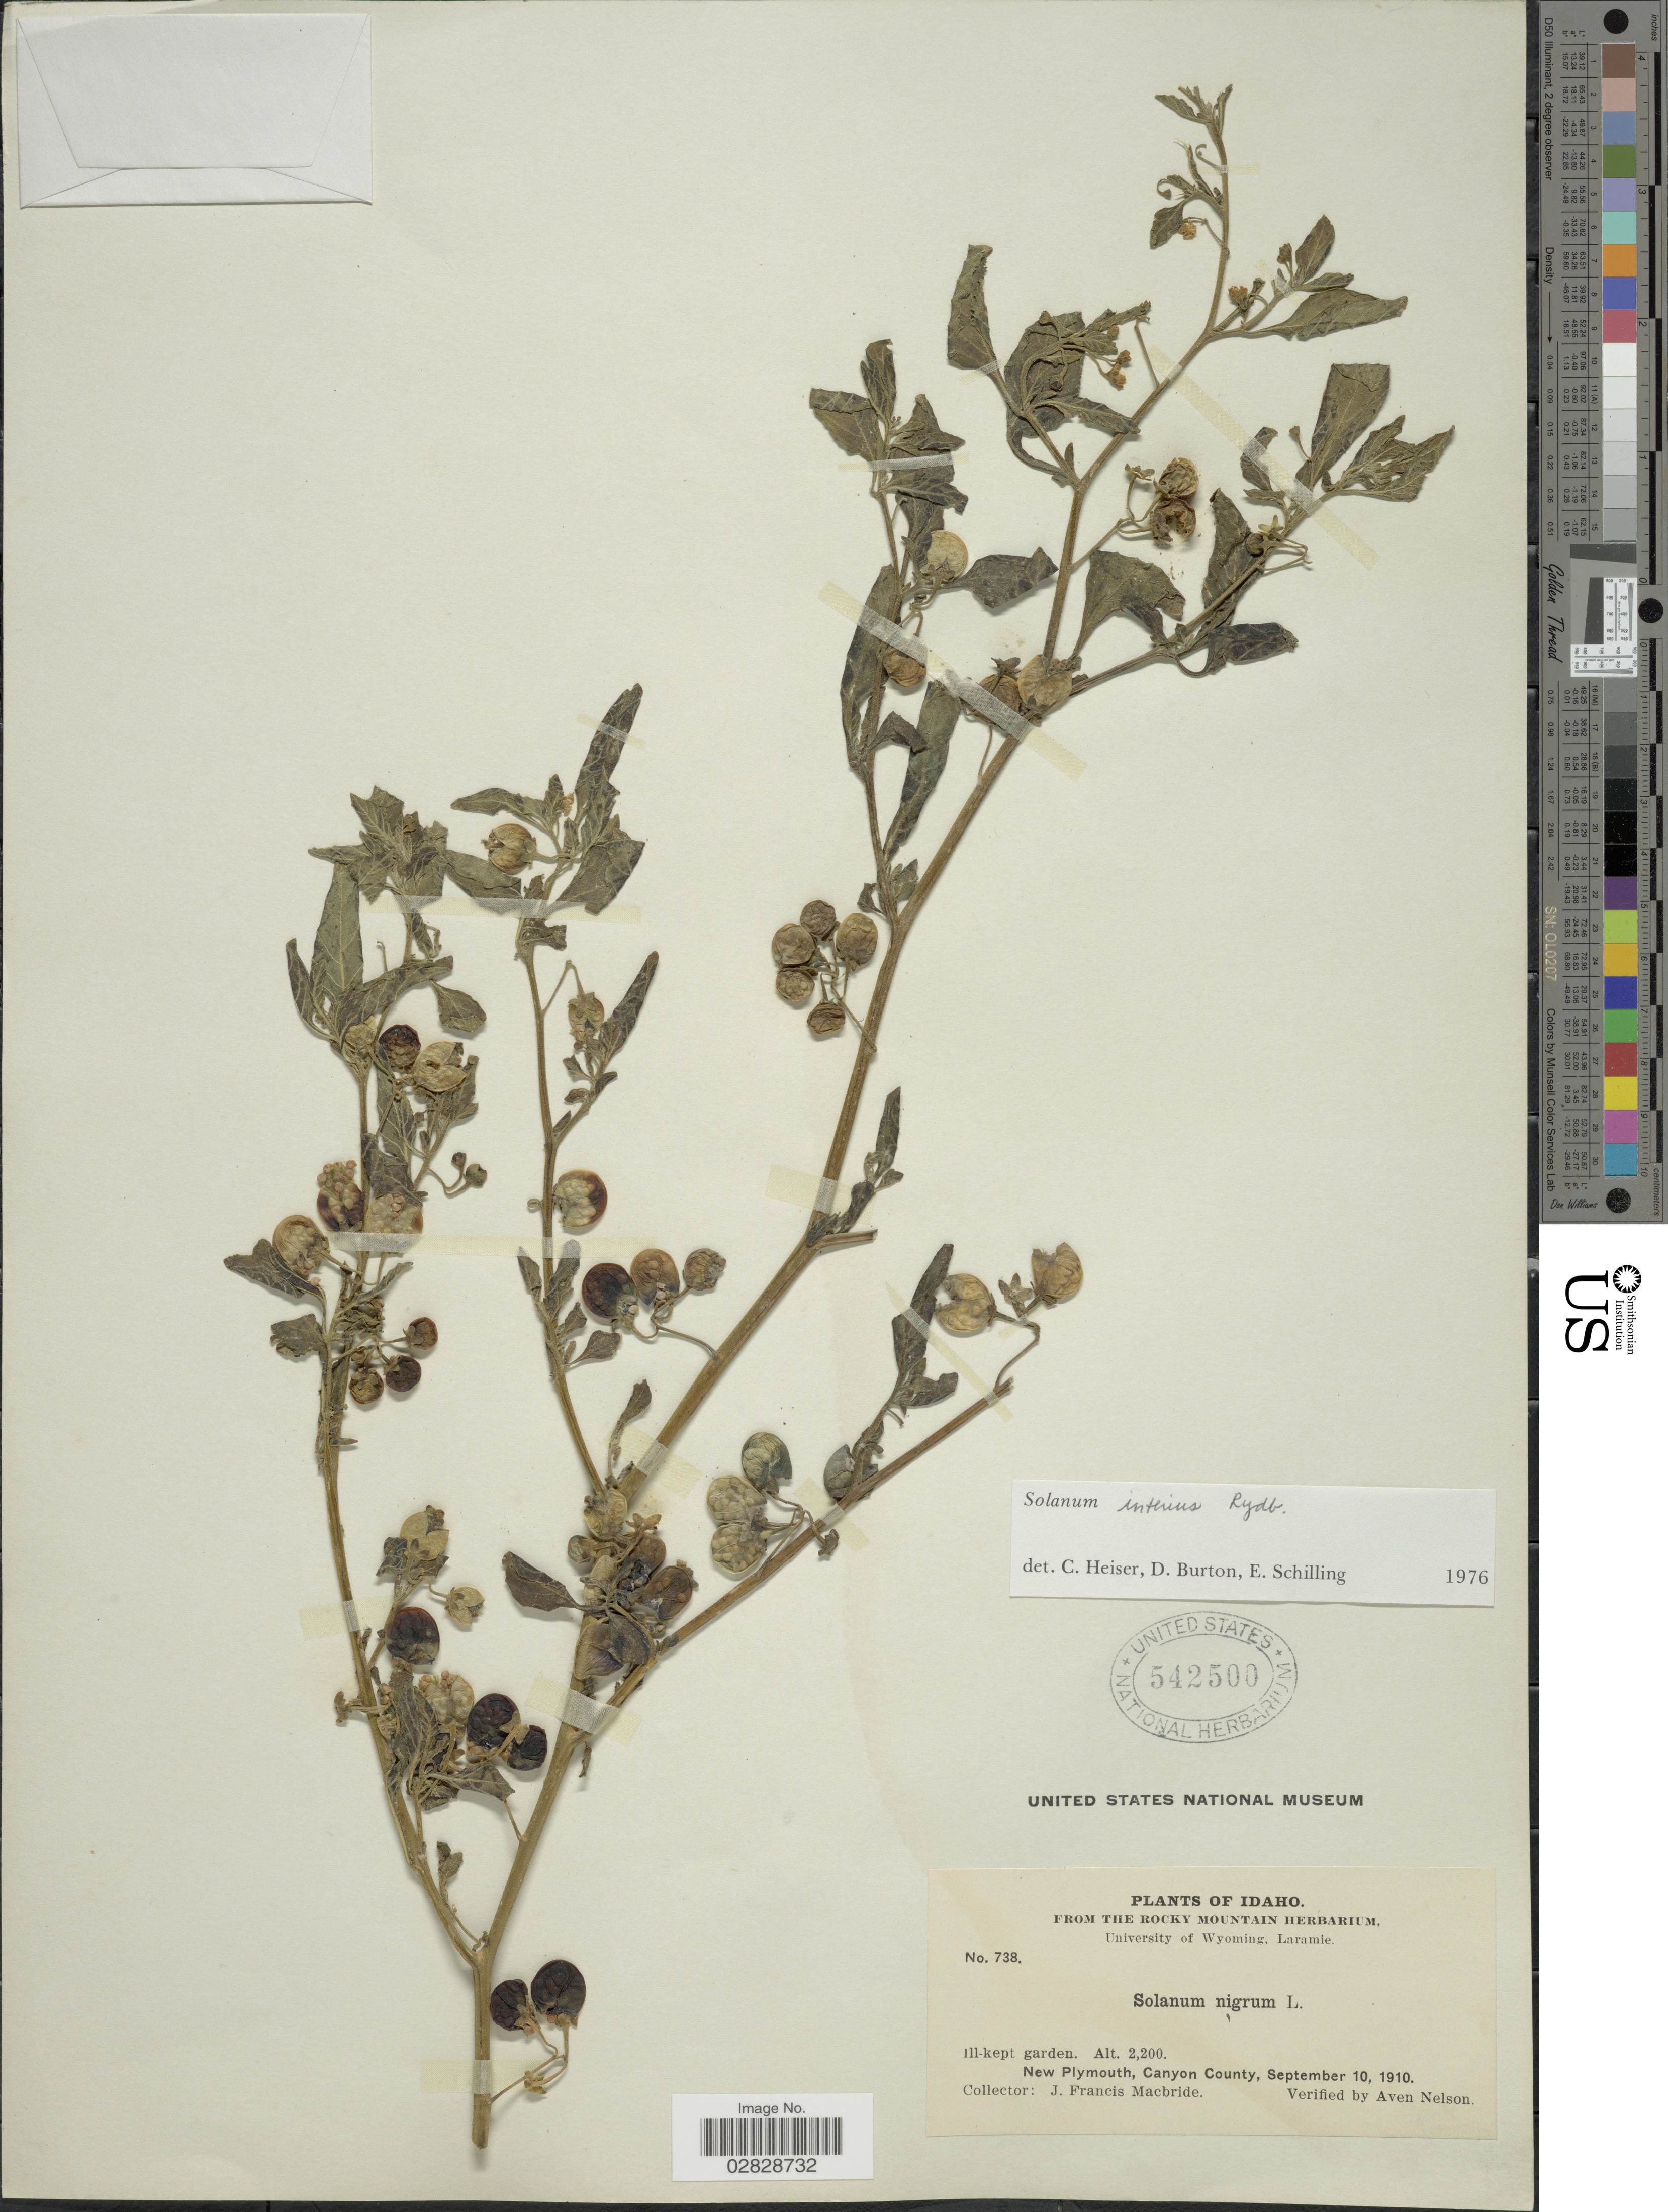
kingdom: Plantae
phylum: Tracheophyta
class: Magnoliopsida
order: Solanales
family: Solanaceae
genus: Solanum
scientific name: Solanum nigrum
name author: L.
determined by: Knapp, S. D.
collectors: J. F. Macbride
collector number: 738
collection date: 1910-09-10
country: United States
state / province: Idaho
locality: New Plymouth, Canyon County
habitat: ill-kept garden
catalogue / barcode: US 542500